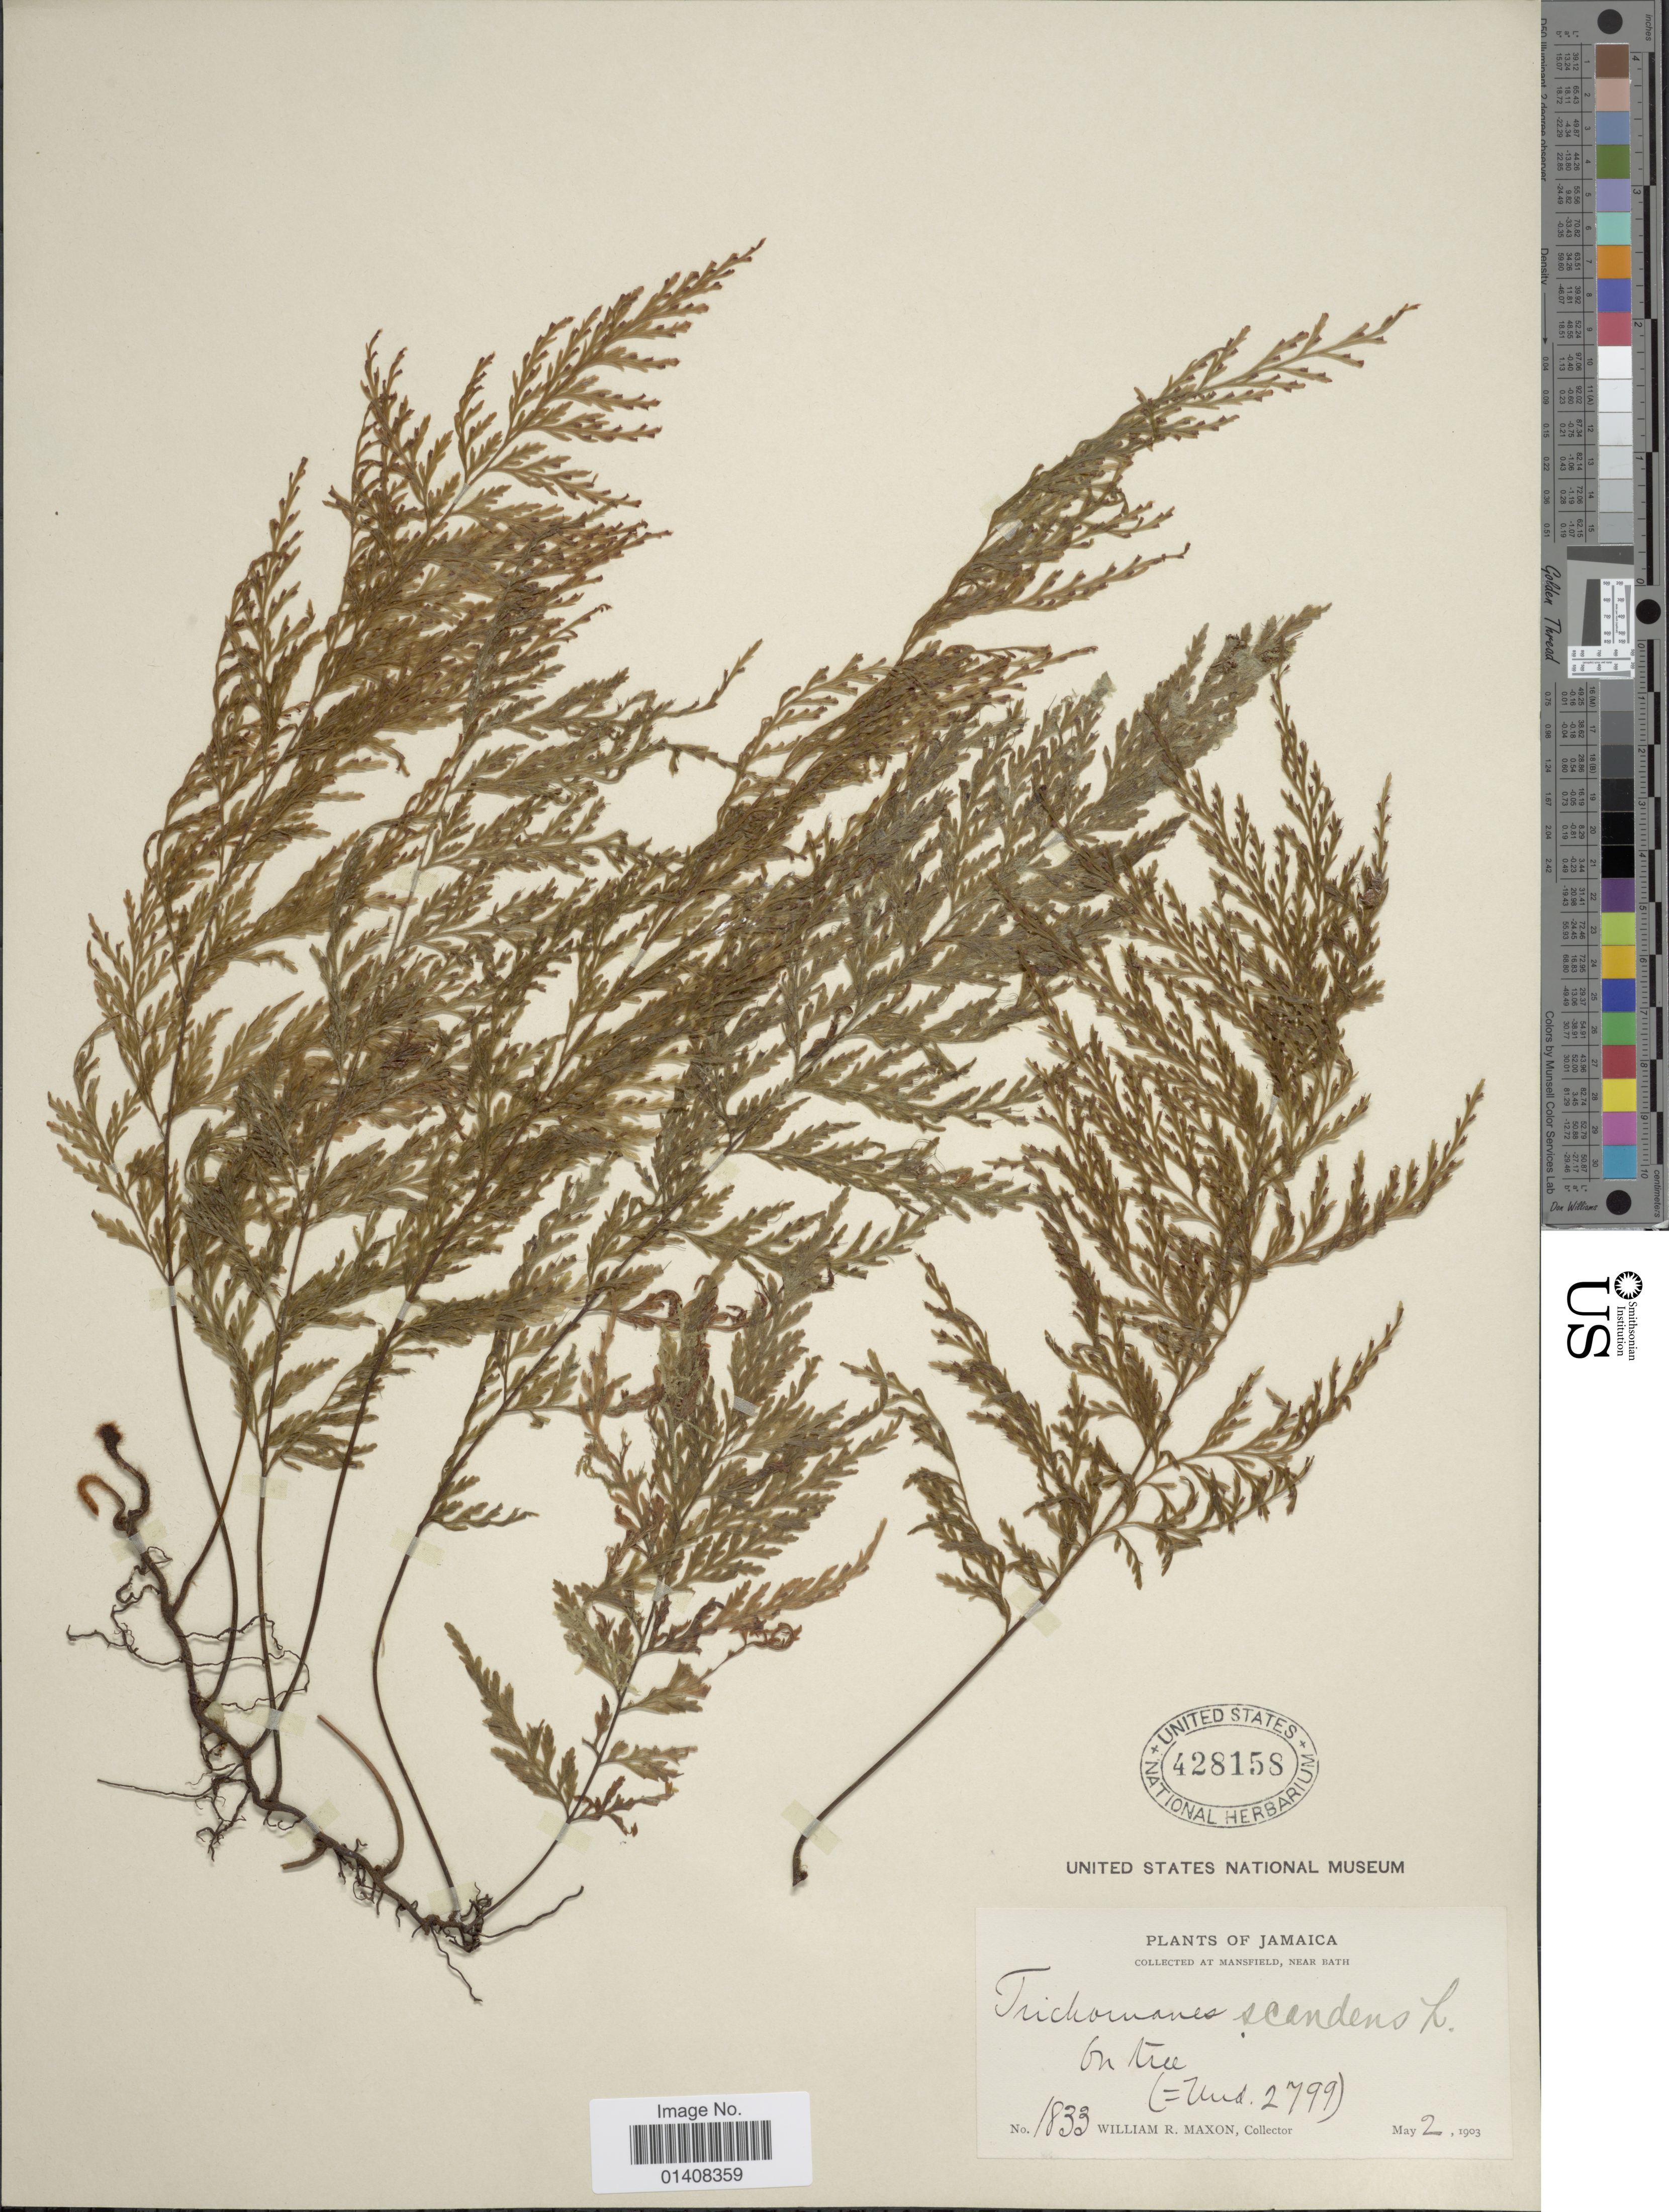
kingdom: Plantae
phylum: Tracheophyta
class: Polypodiopsida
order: Hymenophyllales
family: Hymenophyllaceae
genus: Trichomanes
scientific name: Trichomanes scandens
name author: L.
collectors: W. R. Maxon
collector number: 1833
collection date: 1903-05-02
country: Jamaica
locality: Mansfield, near Bath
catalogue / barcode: US 428158